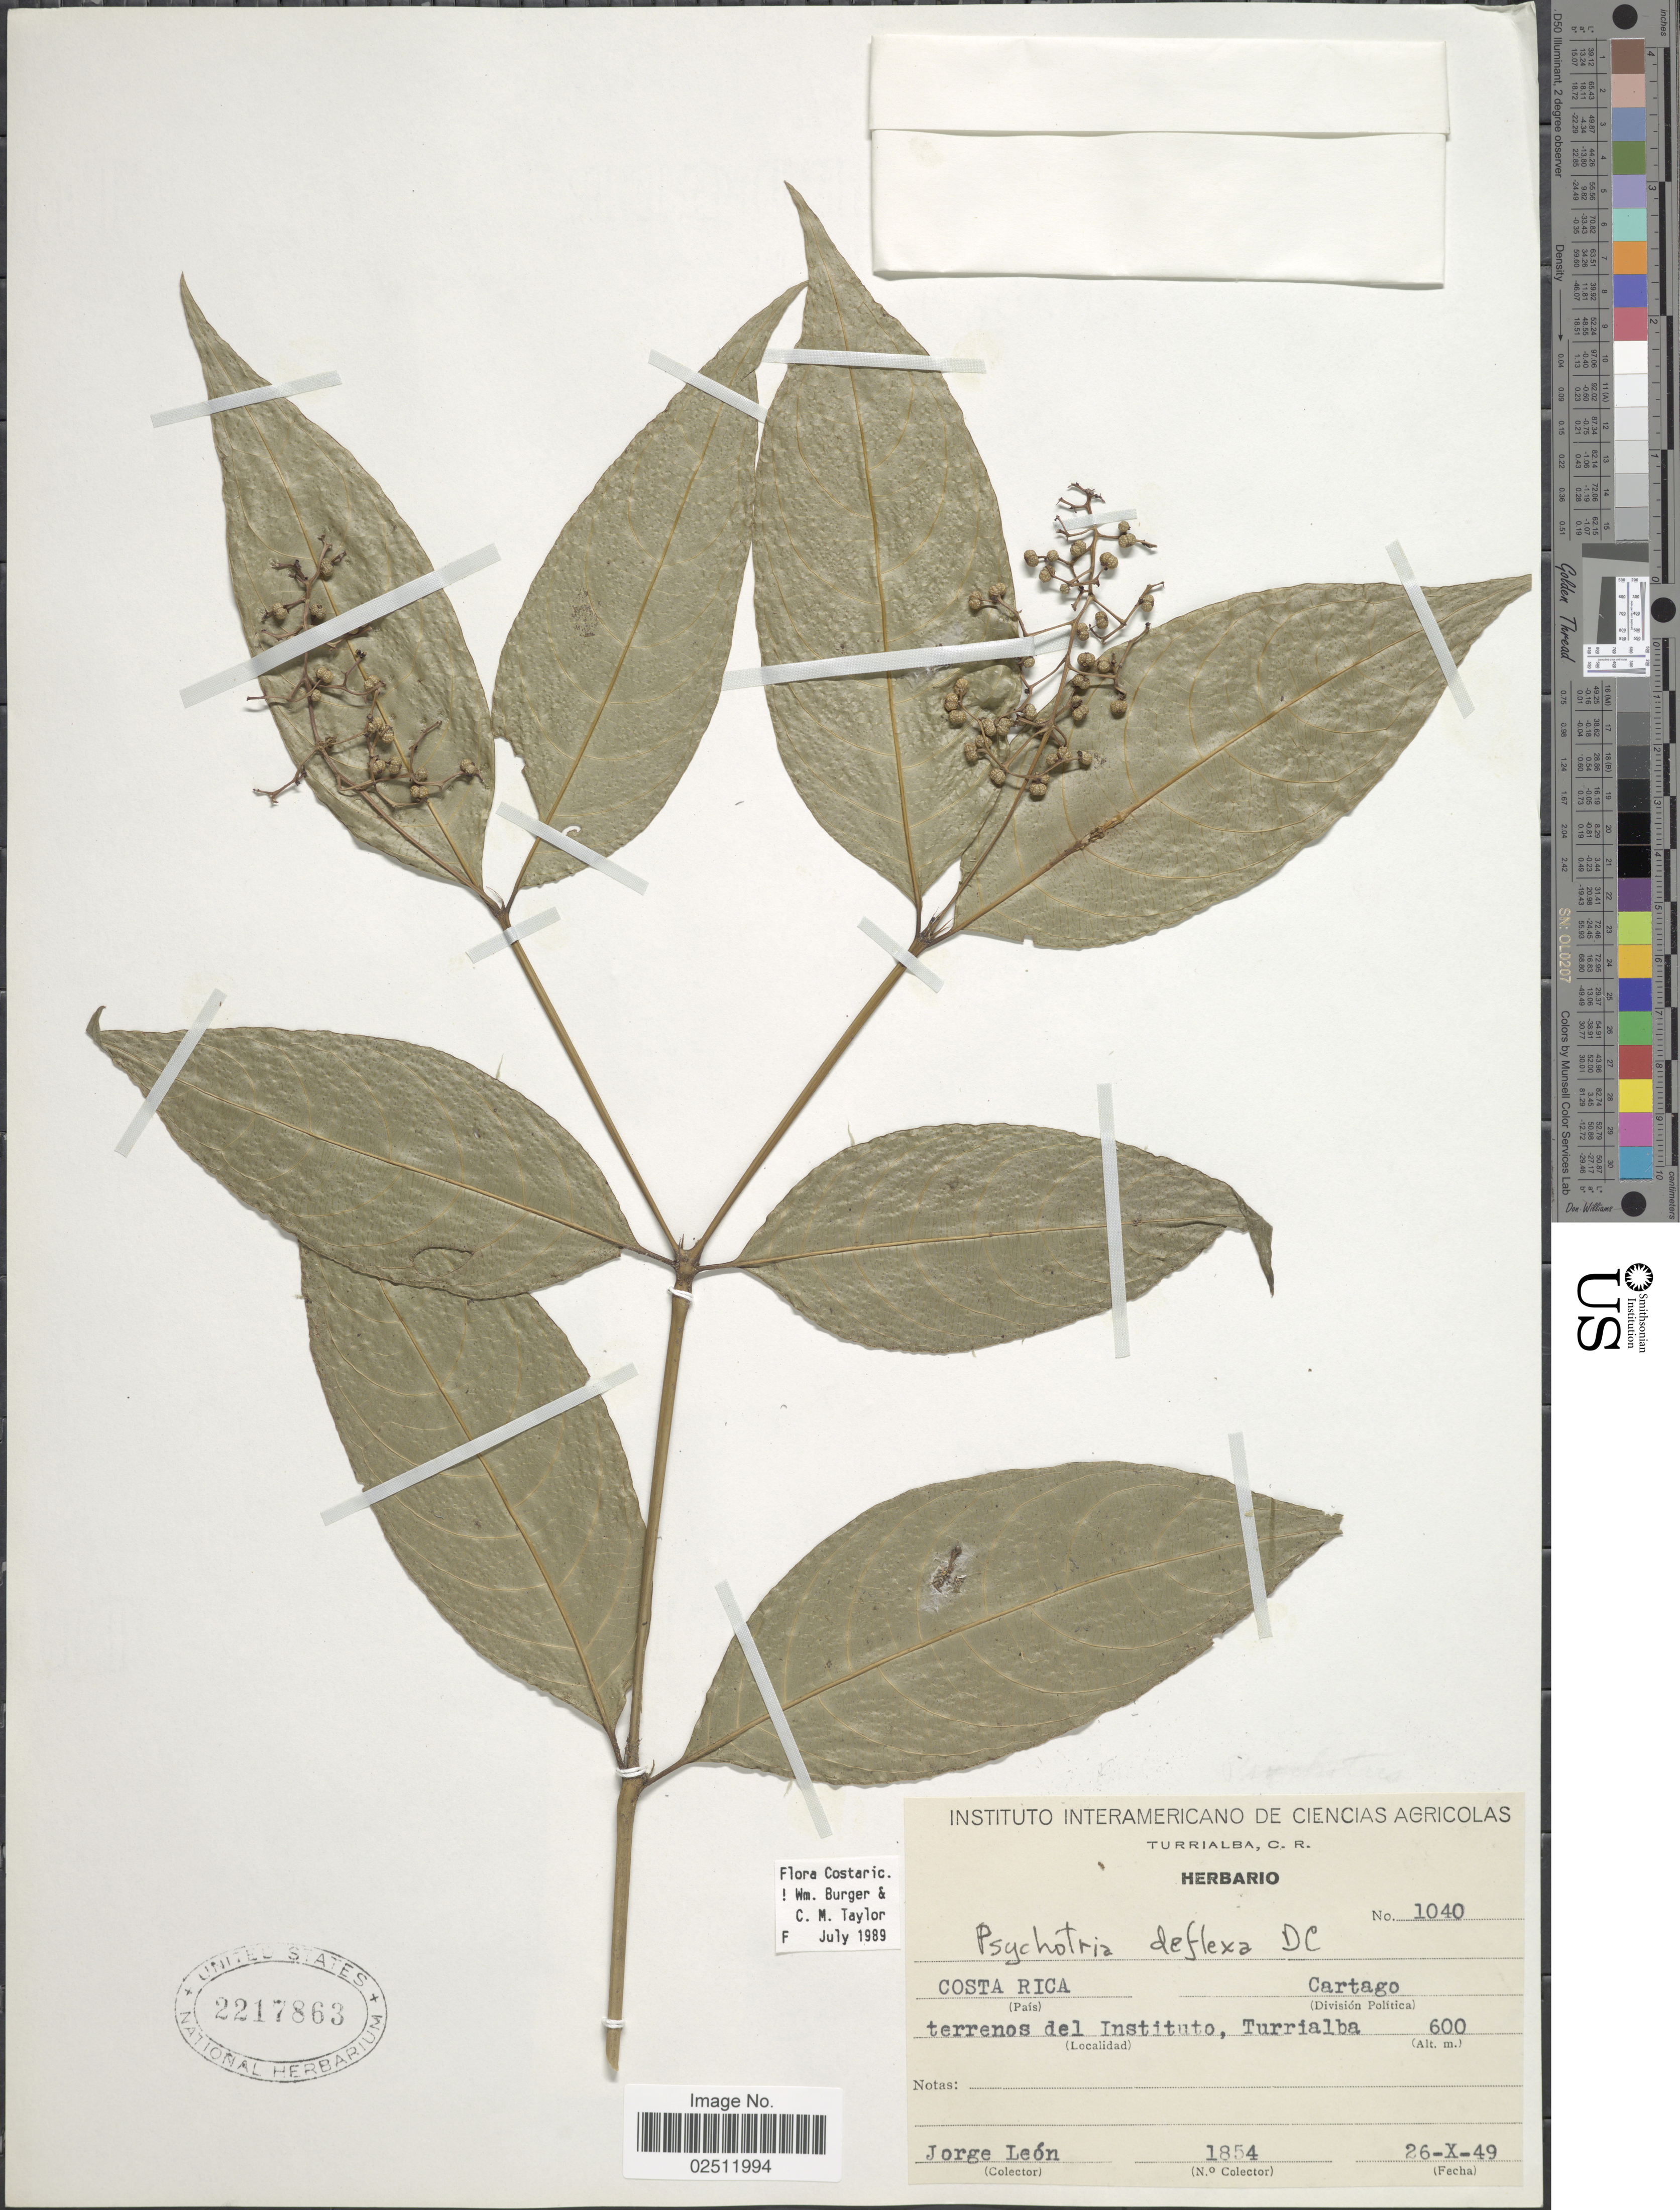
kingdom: Plantae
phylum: Tracheophyta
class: Magnoliopsida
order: Gentianales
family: Rubiaceae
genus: Psychotria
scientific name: Psychotria deflexa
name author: DC.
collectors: J. León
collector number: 1854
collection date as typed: Transcribed d/m/y: 26/10/49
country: Costa Rica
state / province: Cartago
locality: División Politica Cartago, terrenos del Instituto, Turrialba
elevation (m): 600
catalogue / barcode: US 2217863